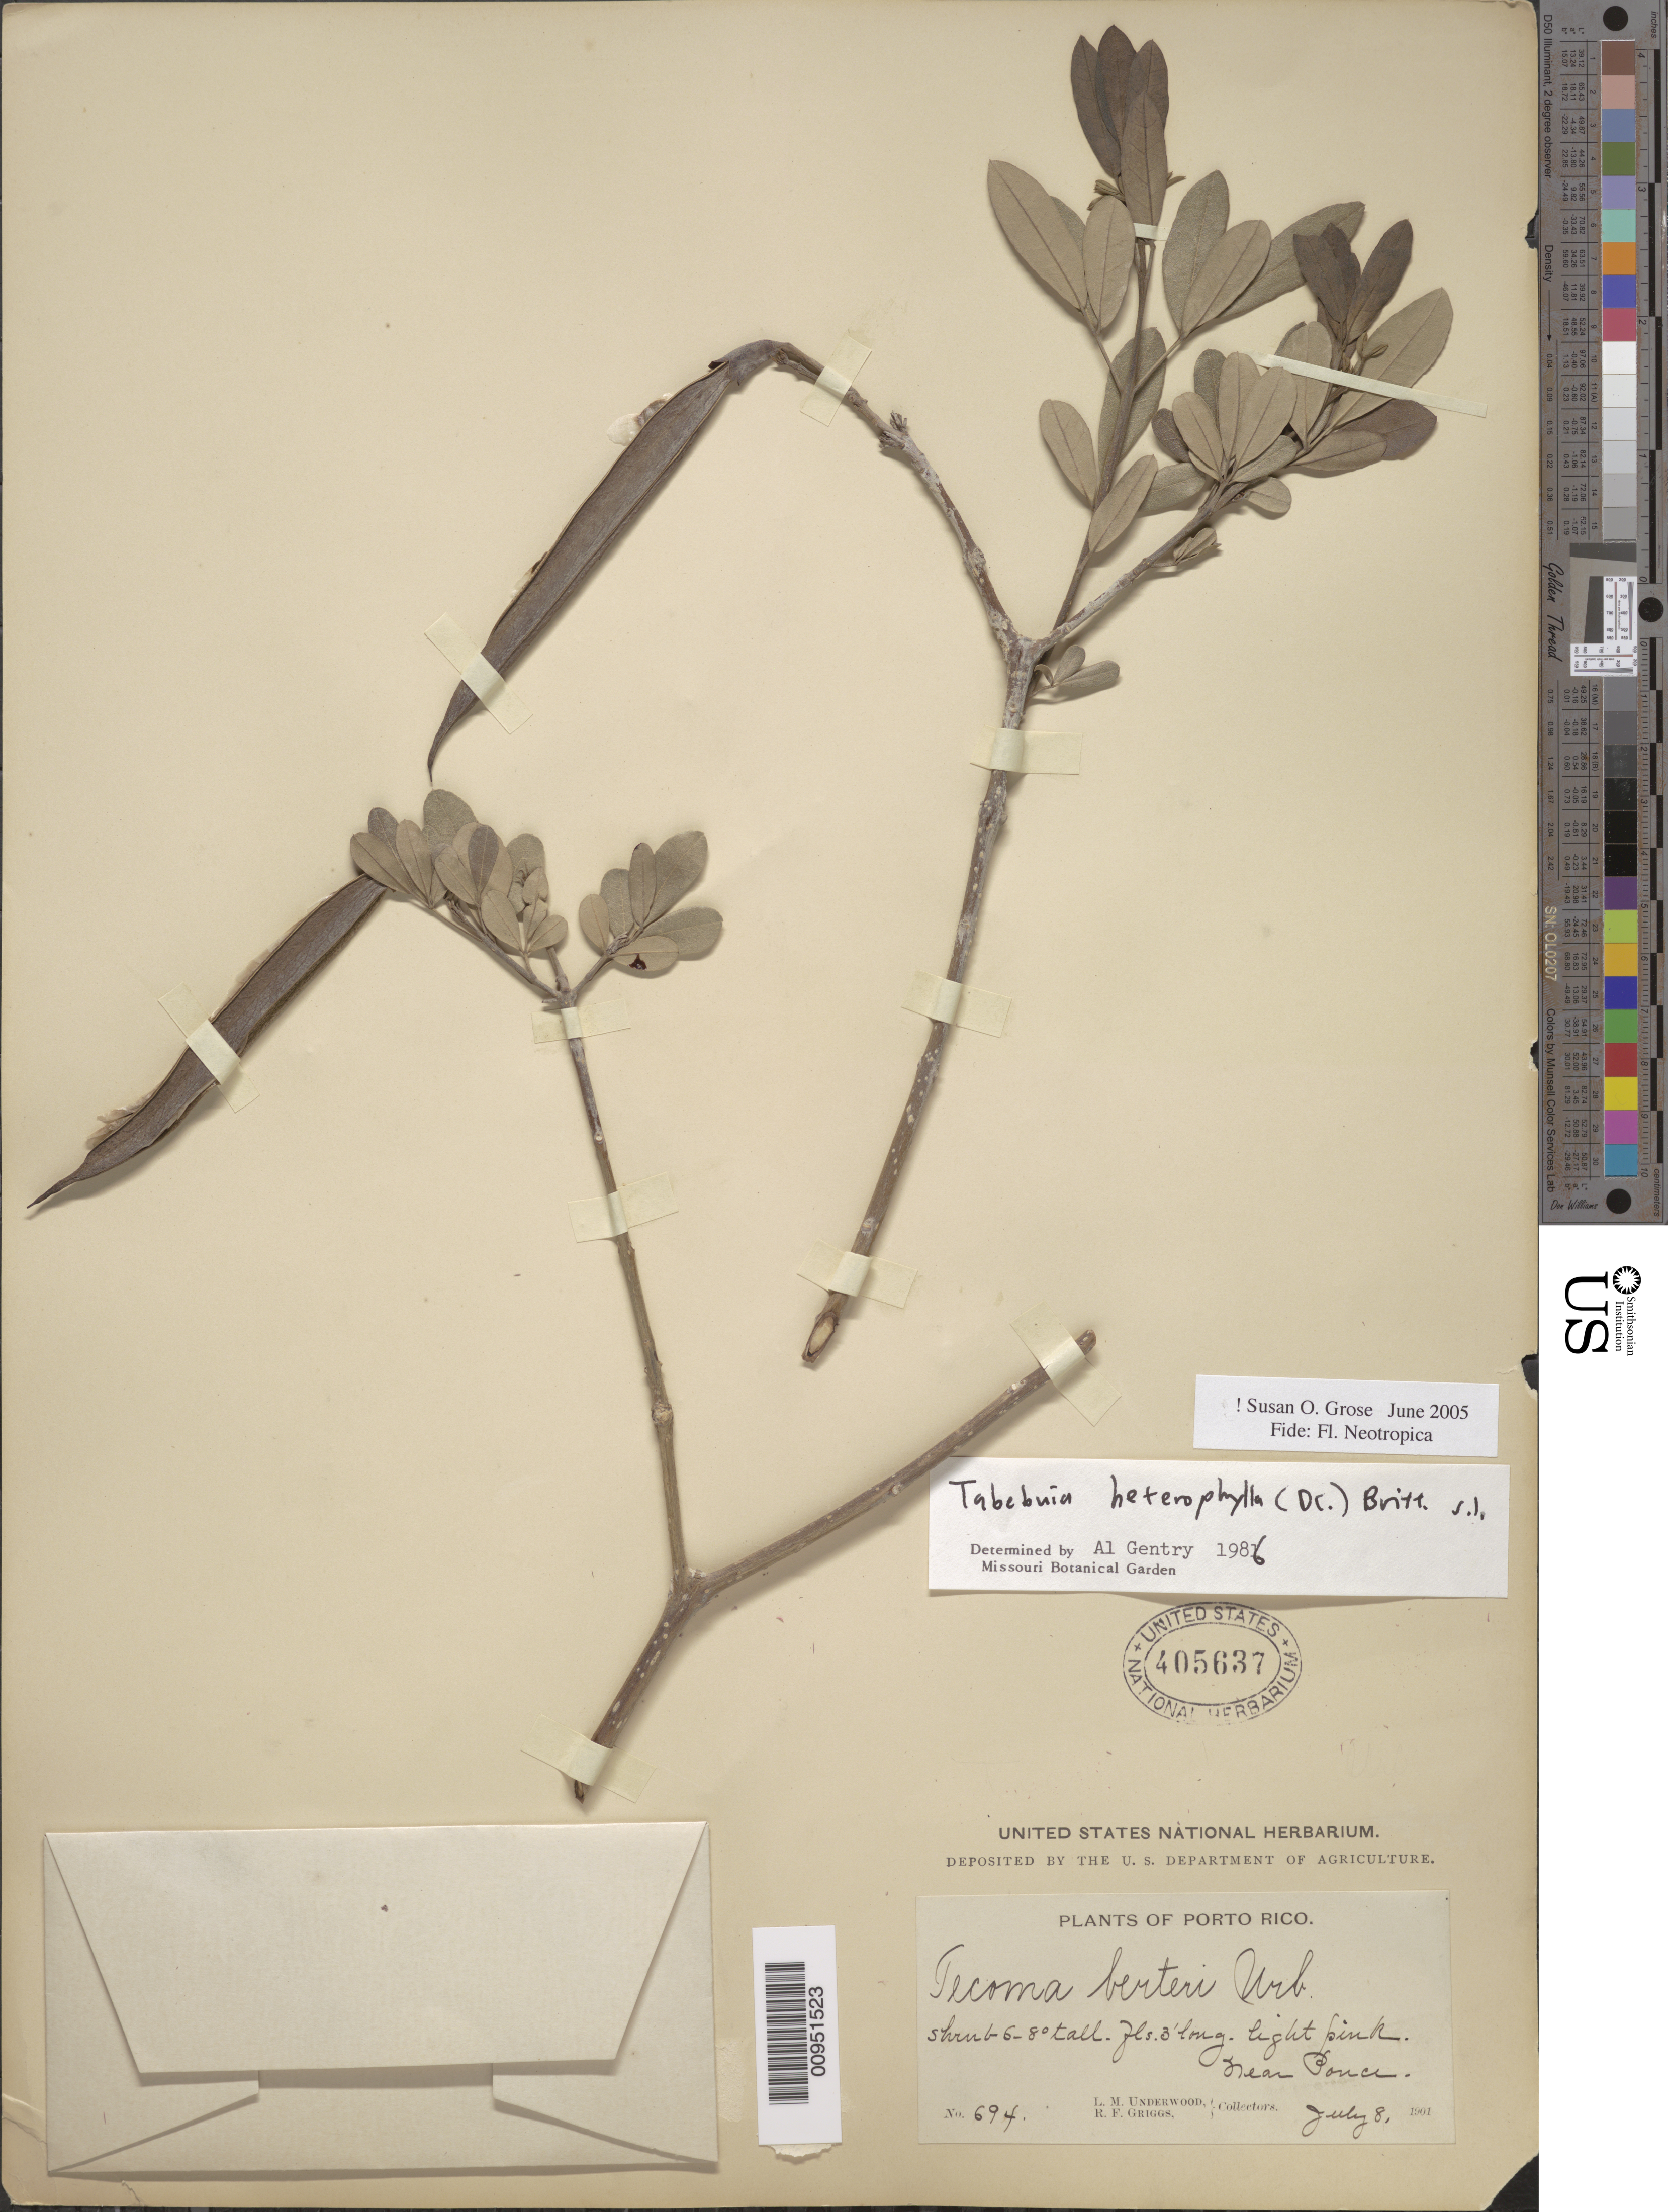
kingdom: Plantae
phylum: Tracheophyta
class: Magnoliopsida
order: Lamiales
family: Bignoniaceae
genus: Tabebuia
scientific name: Tabebuia heterophylla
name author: (DC.) Britton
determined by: Grose, S. O.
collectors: L. M. Underwood & R. F. Griggs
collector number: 694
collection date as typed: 08 Jul 1901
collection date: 1901-07-08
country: Puerto Rico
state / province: Ponce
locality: Near Ponce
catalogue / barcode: US 405637